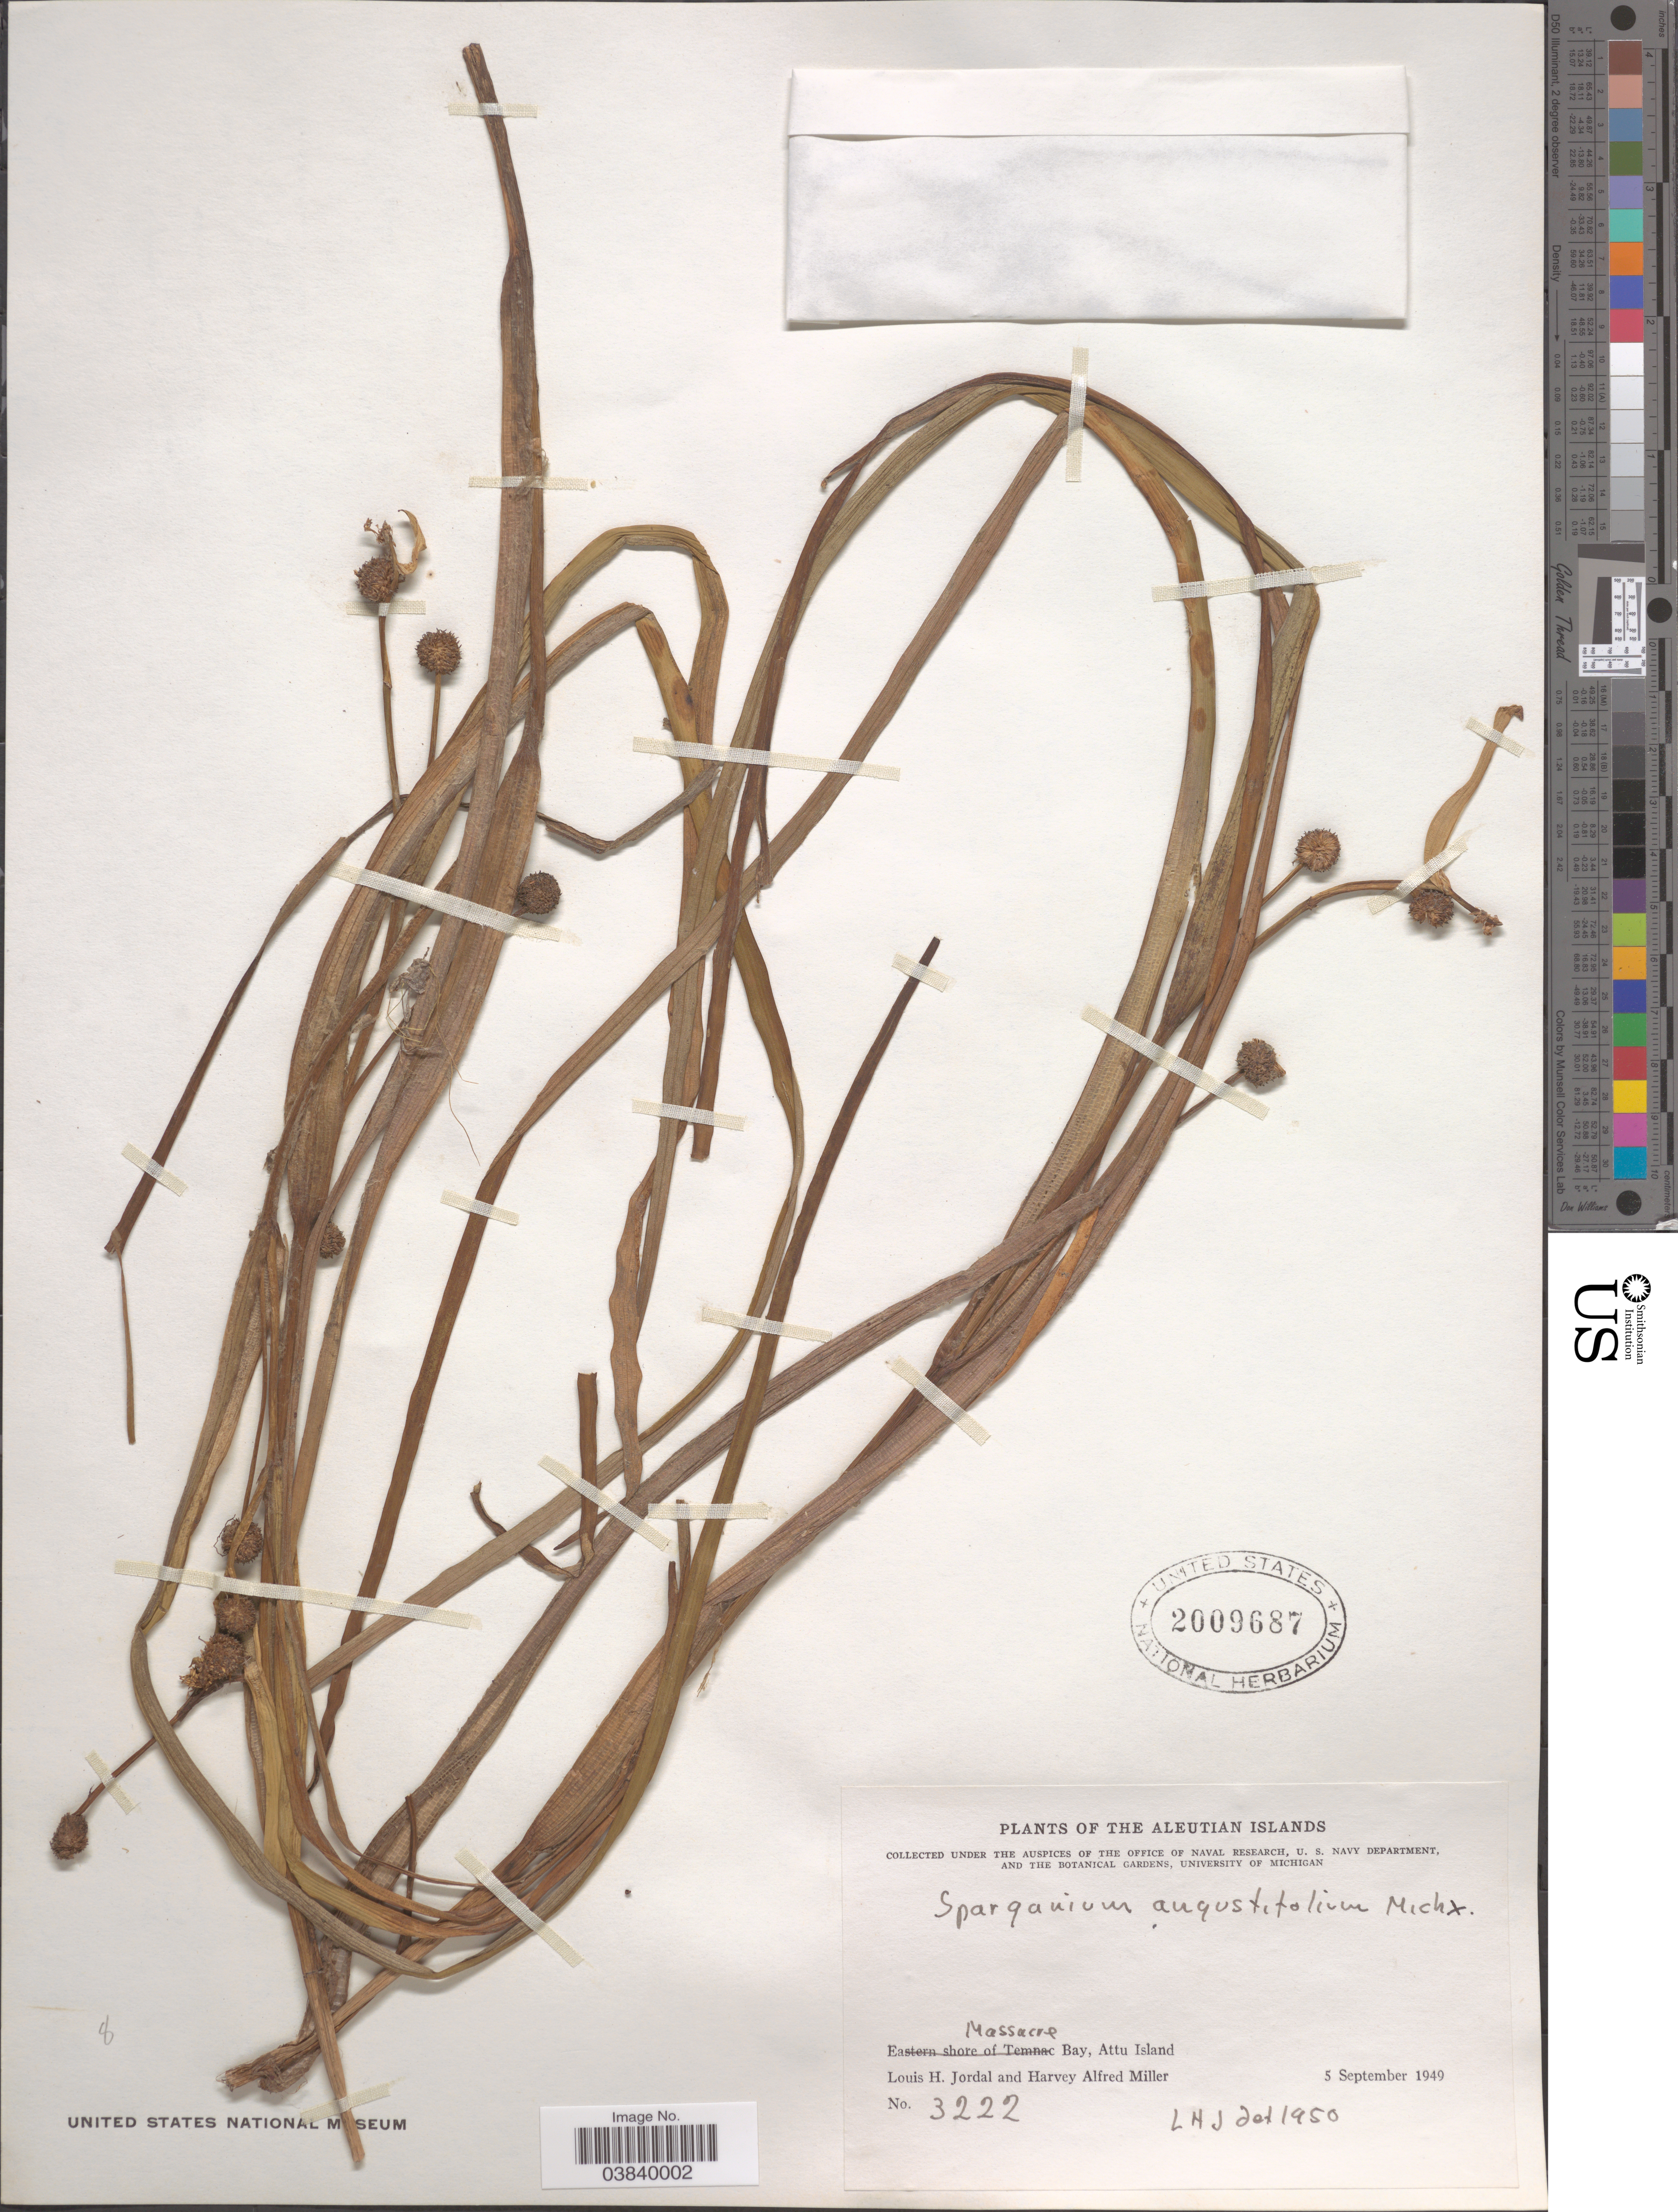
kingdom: Plantae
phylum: Tracheophyta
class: Liliopsida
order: Poales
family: Typhaceae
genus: Sparganium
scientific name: Sparganium angustifolium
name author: Michx.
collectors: L. Jordal & H. A. Miller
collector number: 3222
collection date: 1949-09-05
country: United States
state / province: Alaska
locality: Aleutian Islands. Massacre Bay, Attu Island.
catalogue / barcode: US 2009687